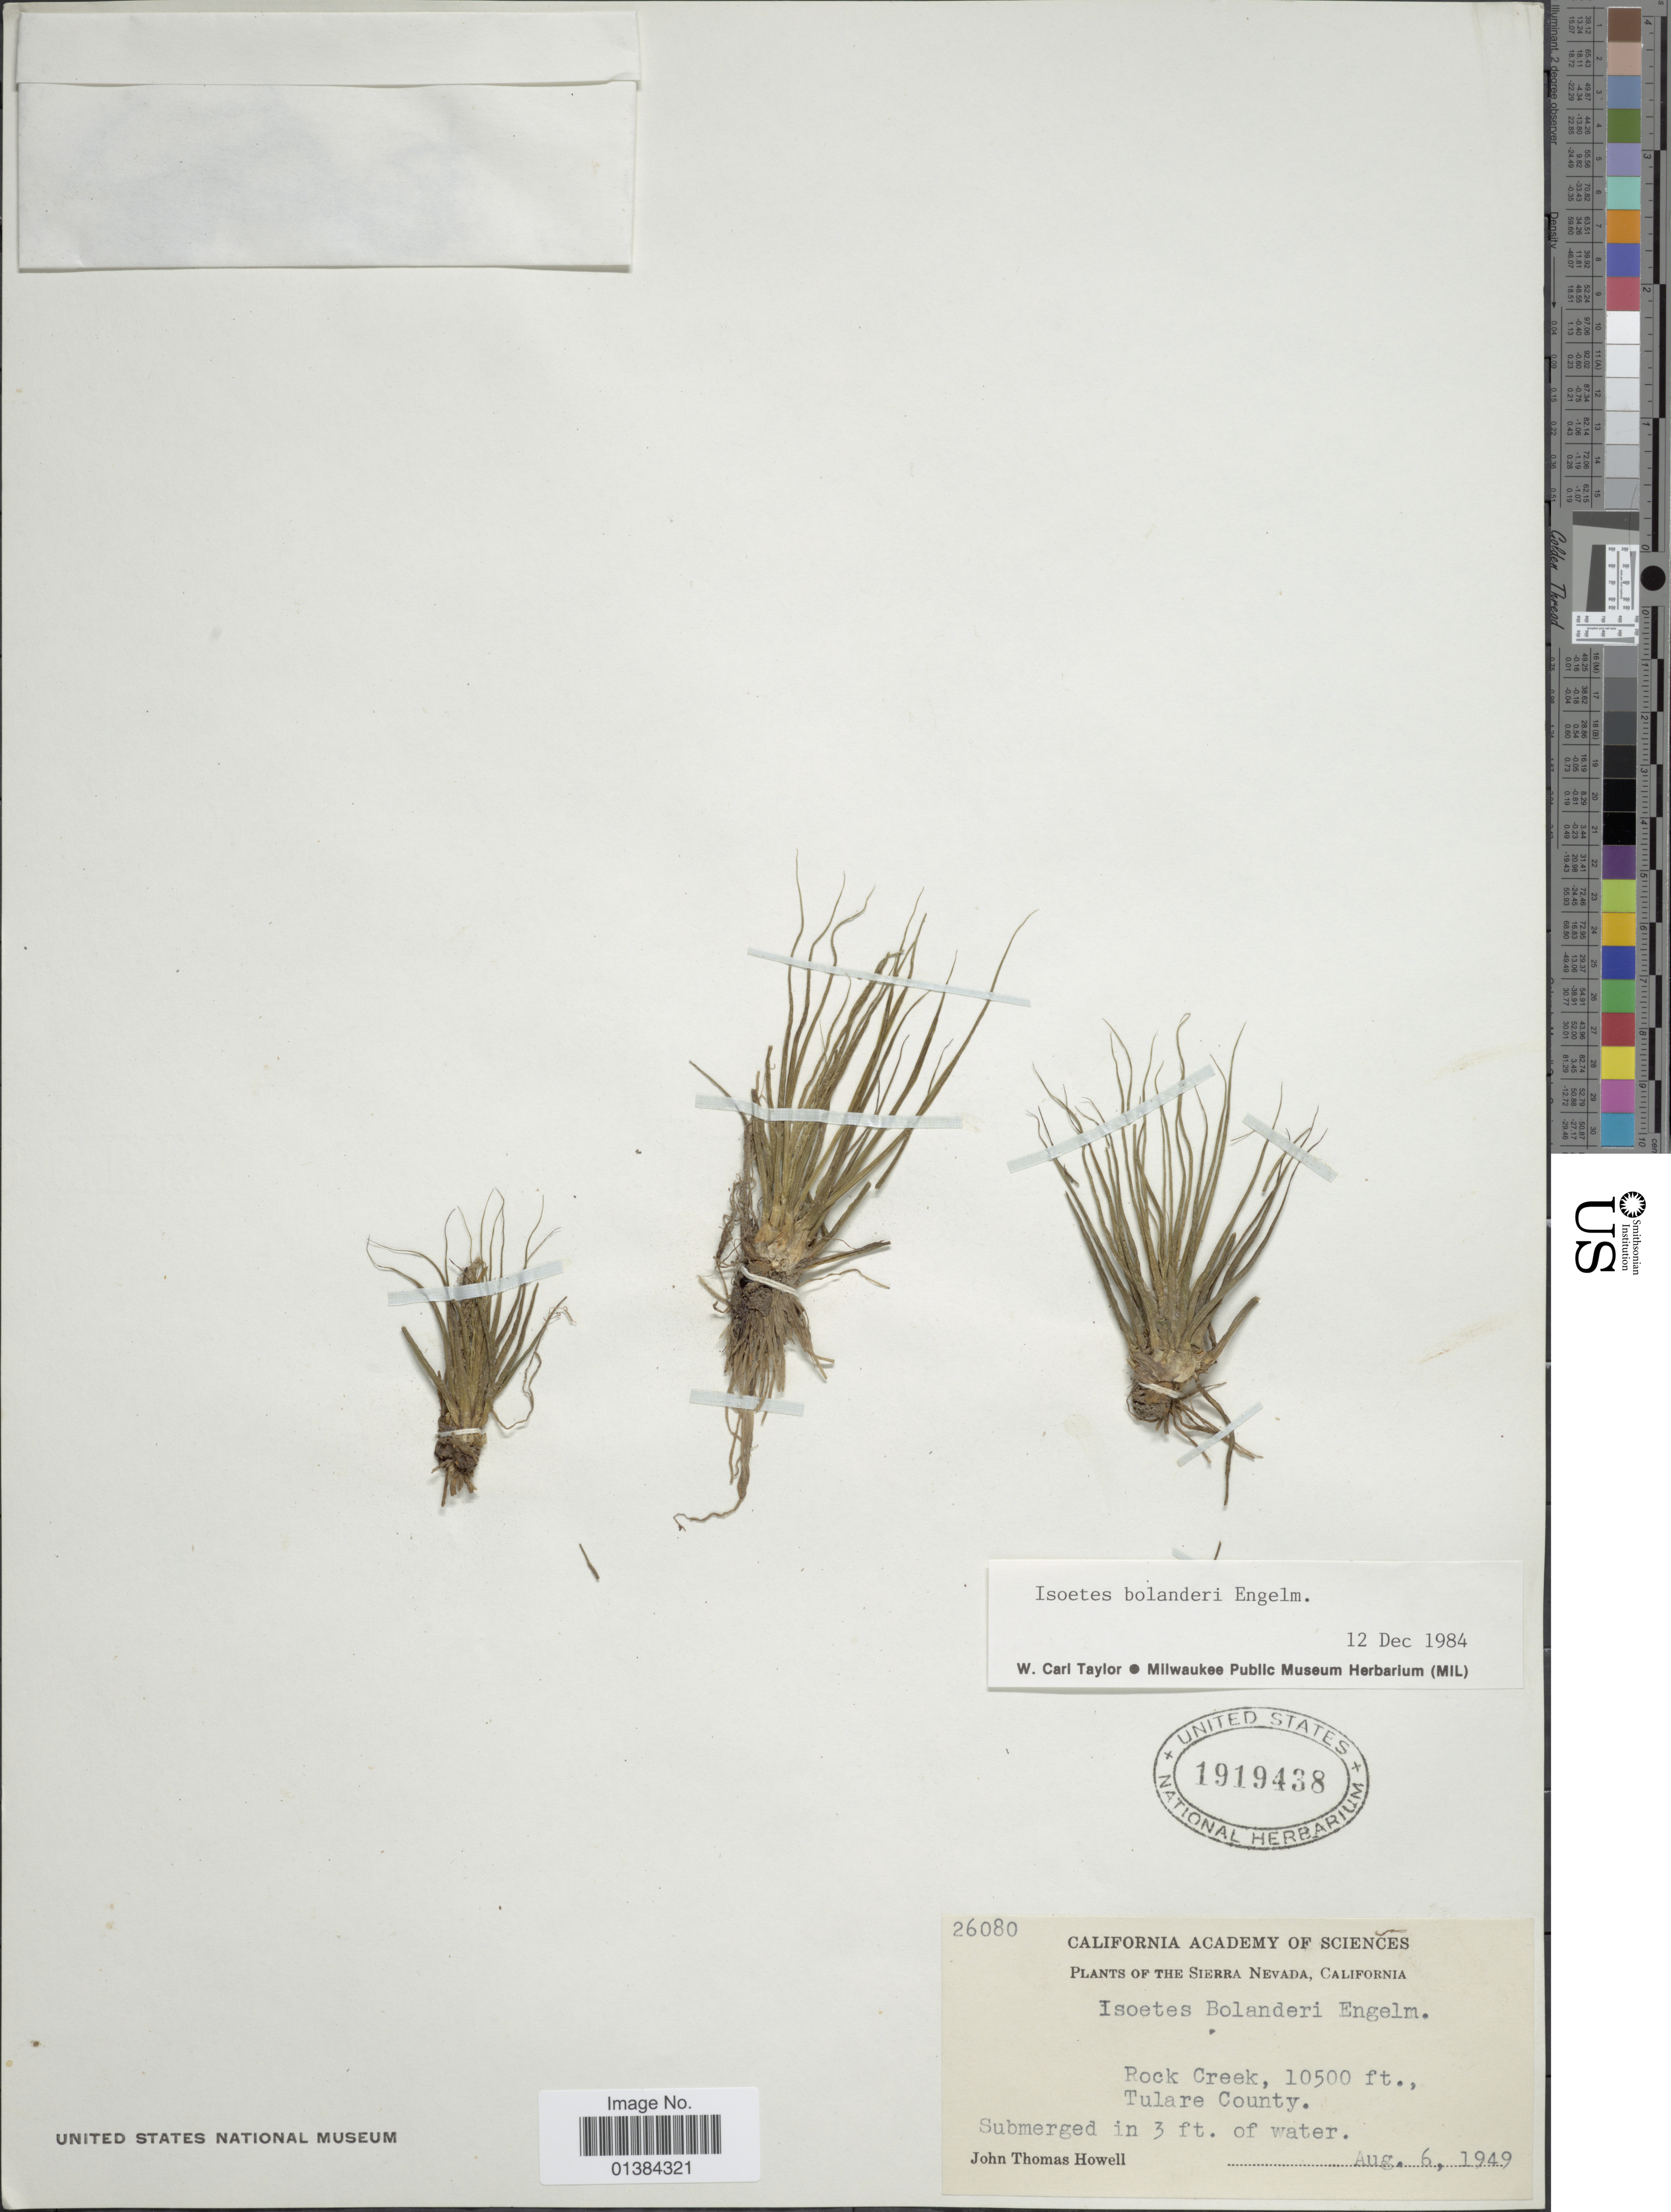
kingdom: Plantae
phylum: Tracheophyta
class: Lycopodiopsida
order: Isoetales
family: Isoetaceae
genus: Isoetes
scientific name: Isoetes bolanderi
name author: Engelm.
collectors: J. T. Howell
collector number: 26080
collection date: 1949-08-06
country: United States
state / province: California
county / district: Tulare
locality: Sierra Nevada. Rock Creek. Tulare County.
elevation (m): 3200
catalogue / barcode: US 1919438